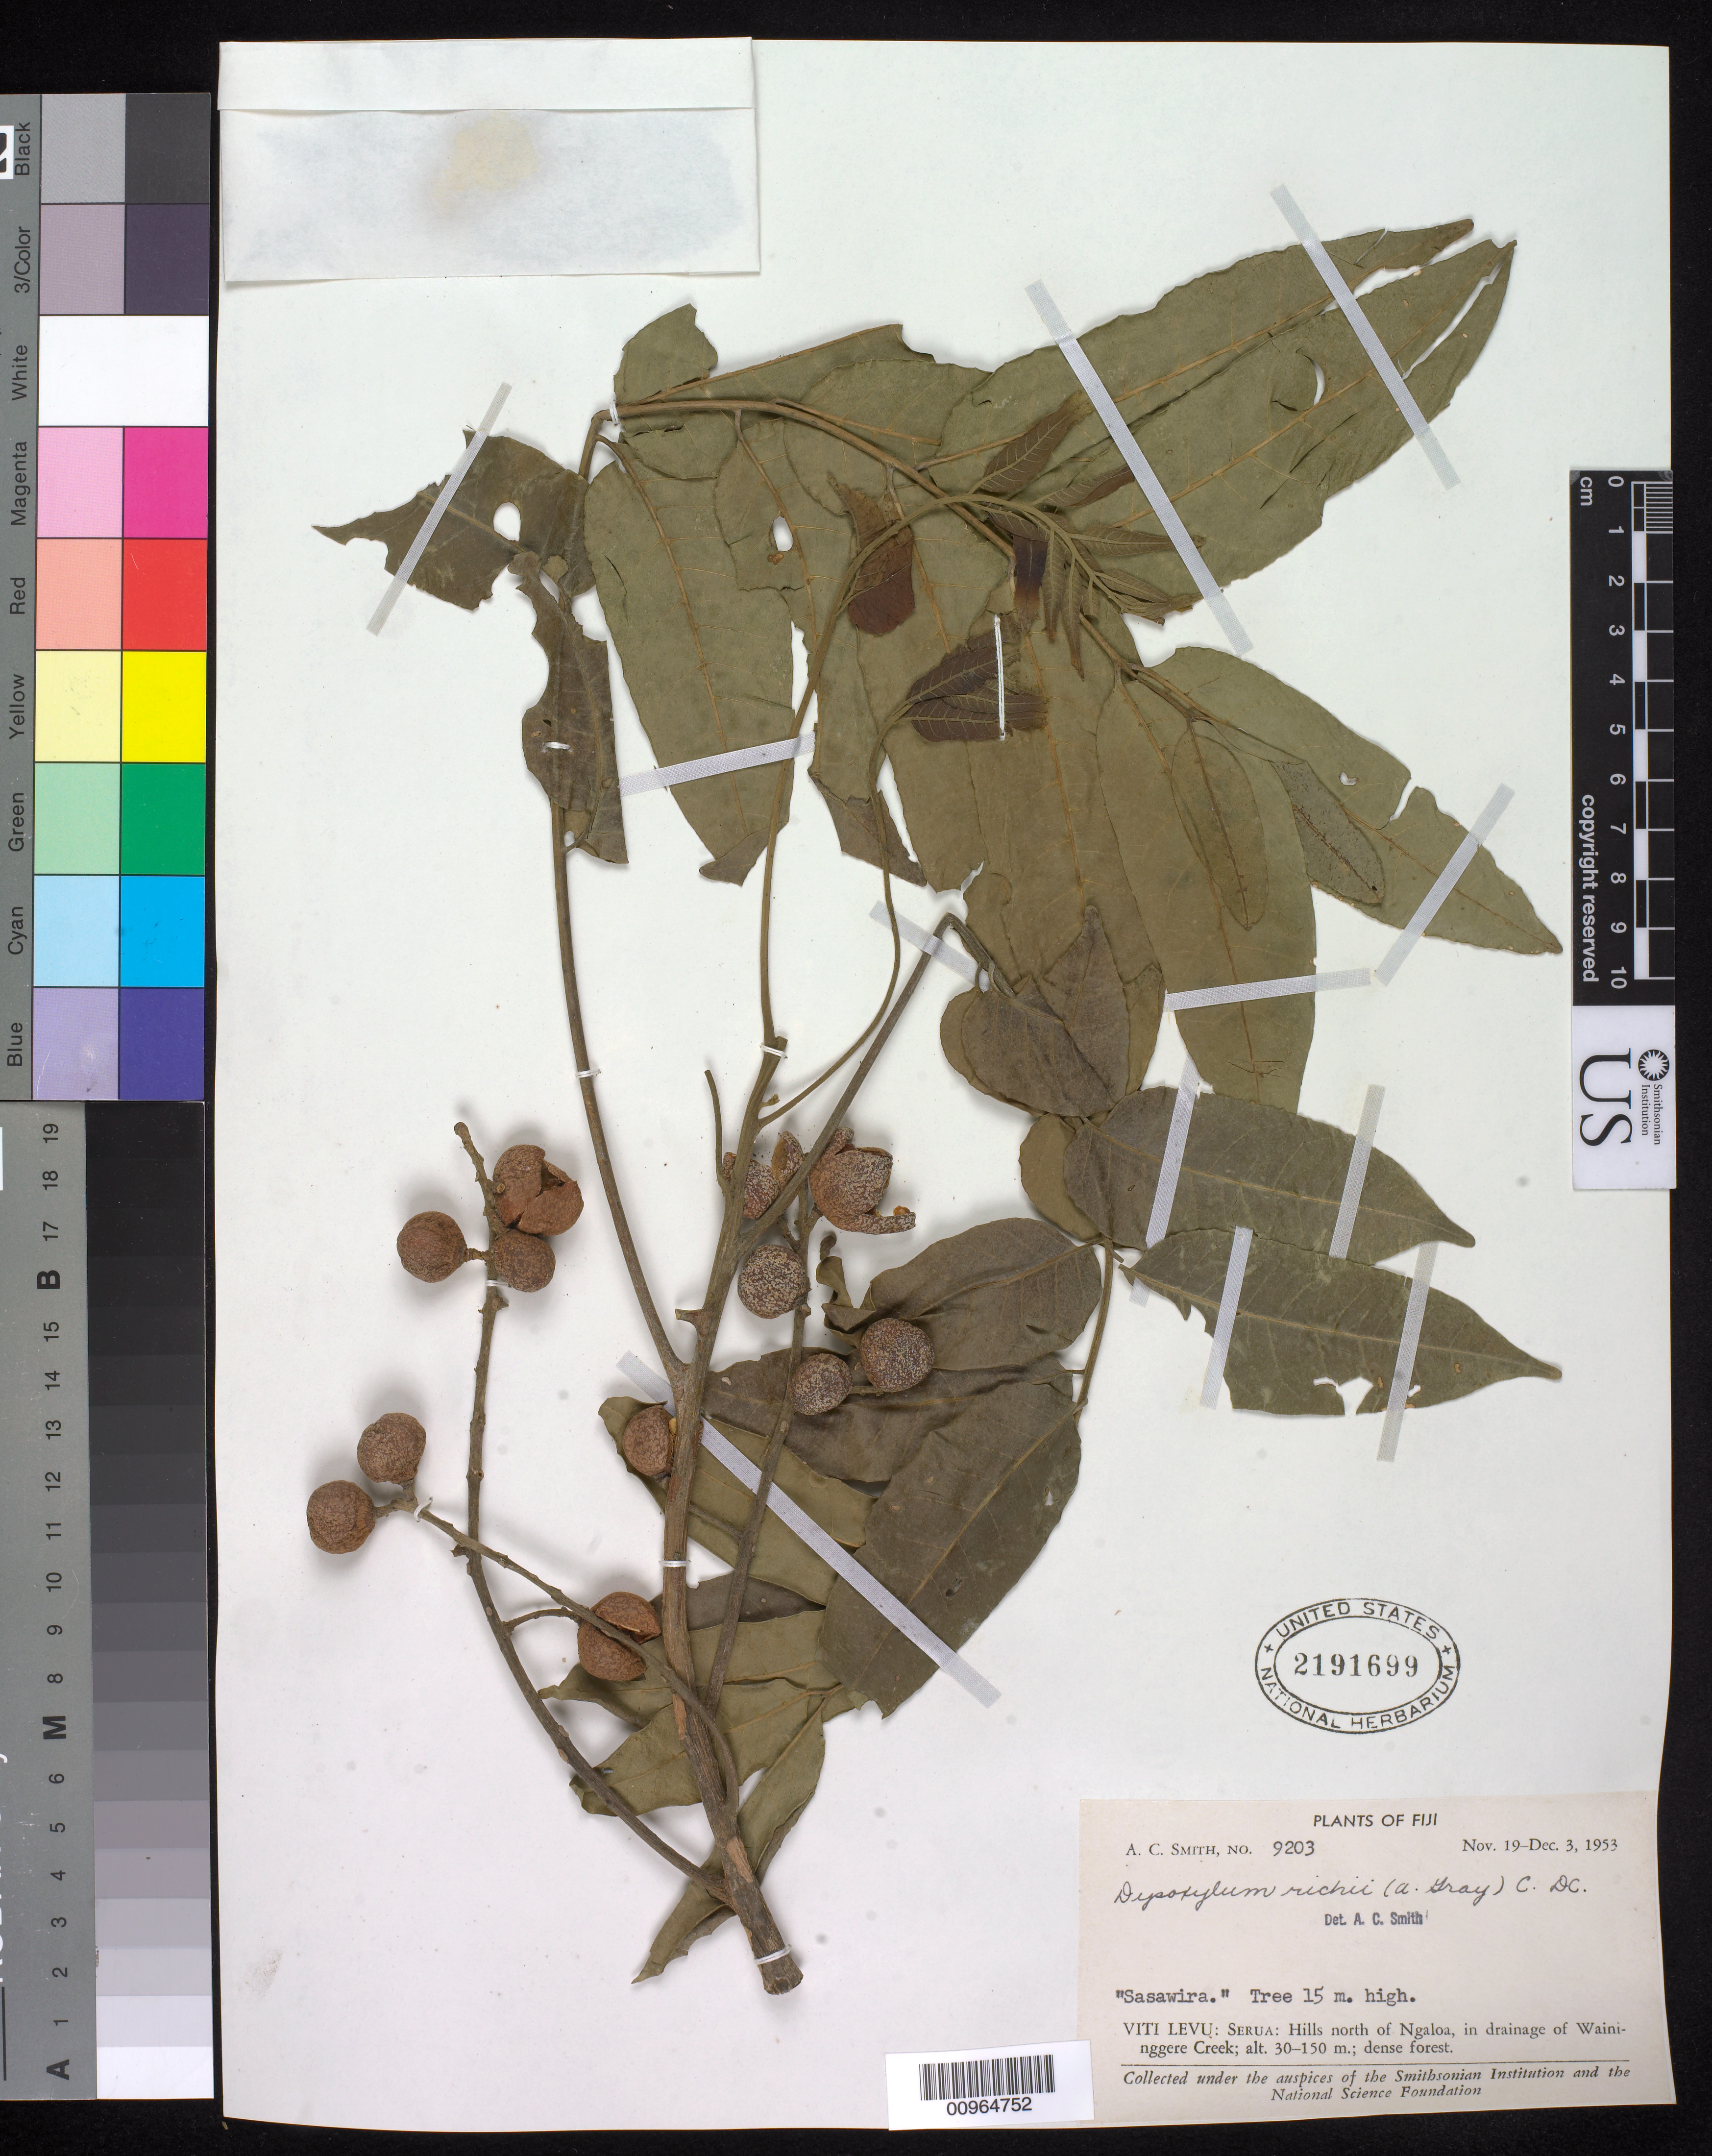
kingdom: Plantae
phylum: Tracheophyta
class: Magnoliopsida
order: Sapindales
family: Meliaceae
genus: Didymocheton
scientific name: Didymocheton alliaceus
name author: (G. Forst.) Mabb.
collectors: C. A. Smith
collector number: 9203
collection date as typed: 19 Nov 1953 to 03 Dec 1953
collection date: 1953-11-19/1953-12-03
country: Fiji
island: Viti Levu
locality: Viti Levu: Serua: Hills north of Ngaloa, in drainage of Waininggere Creek; dense forest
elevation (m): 30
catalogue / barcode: US 2191699